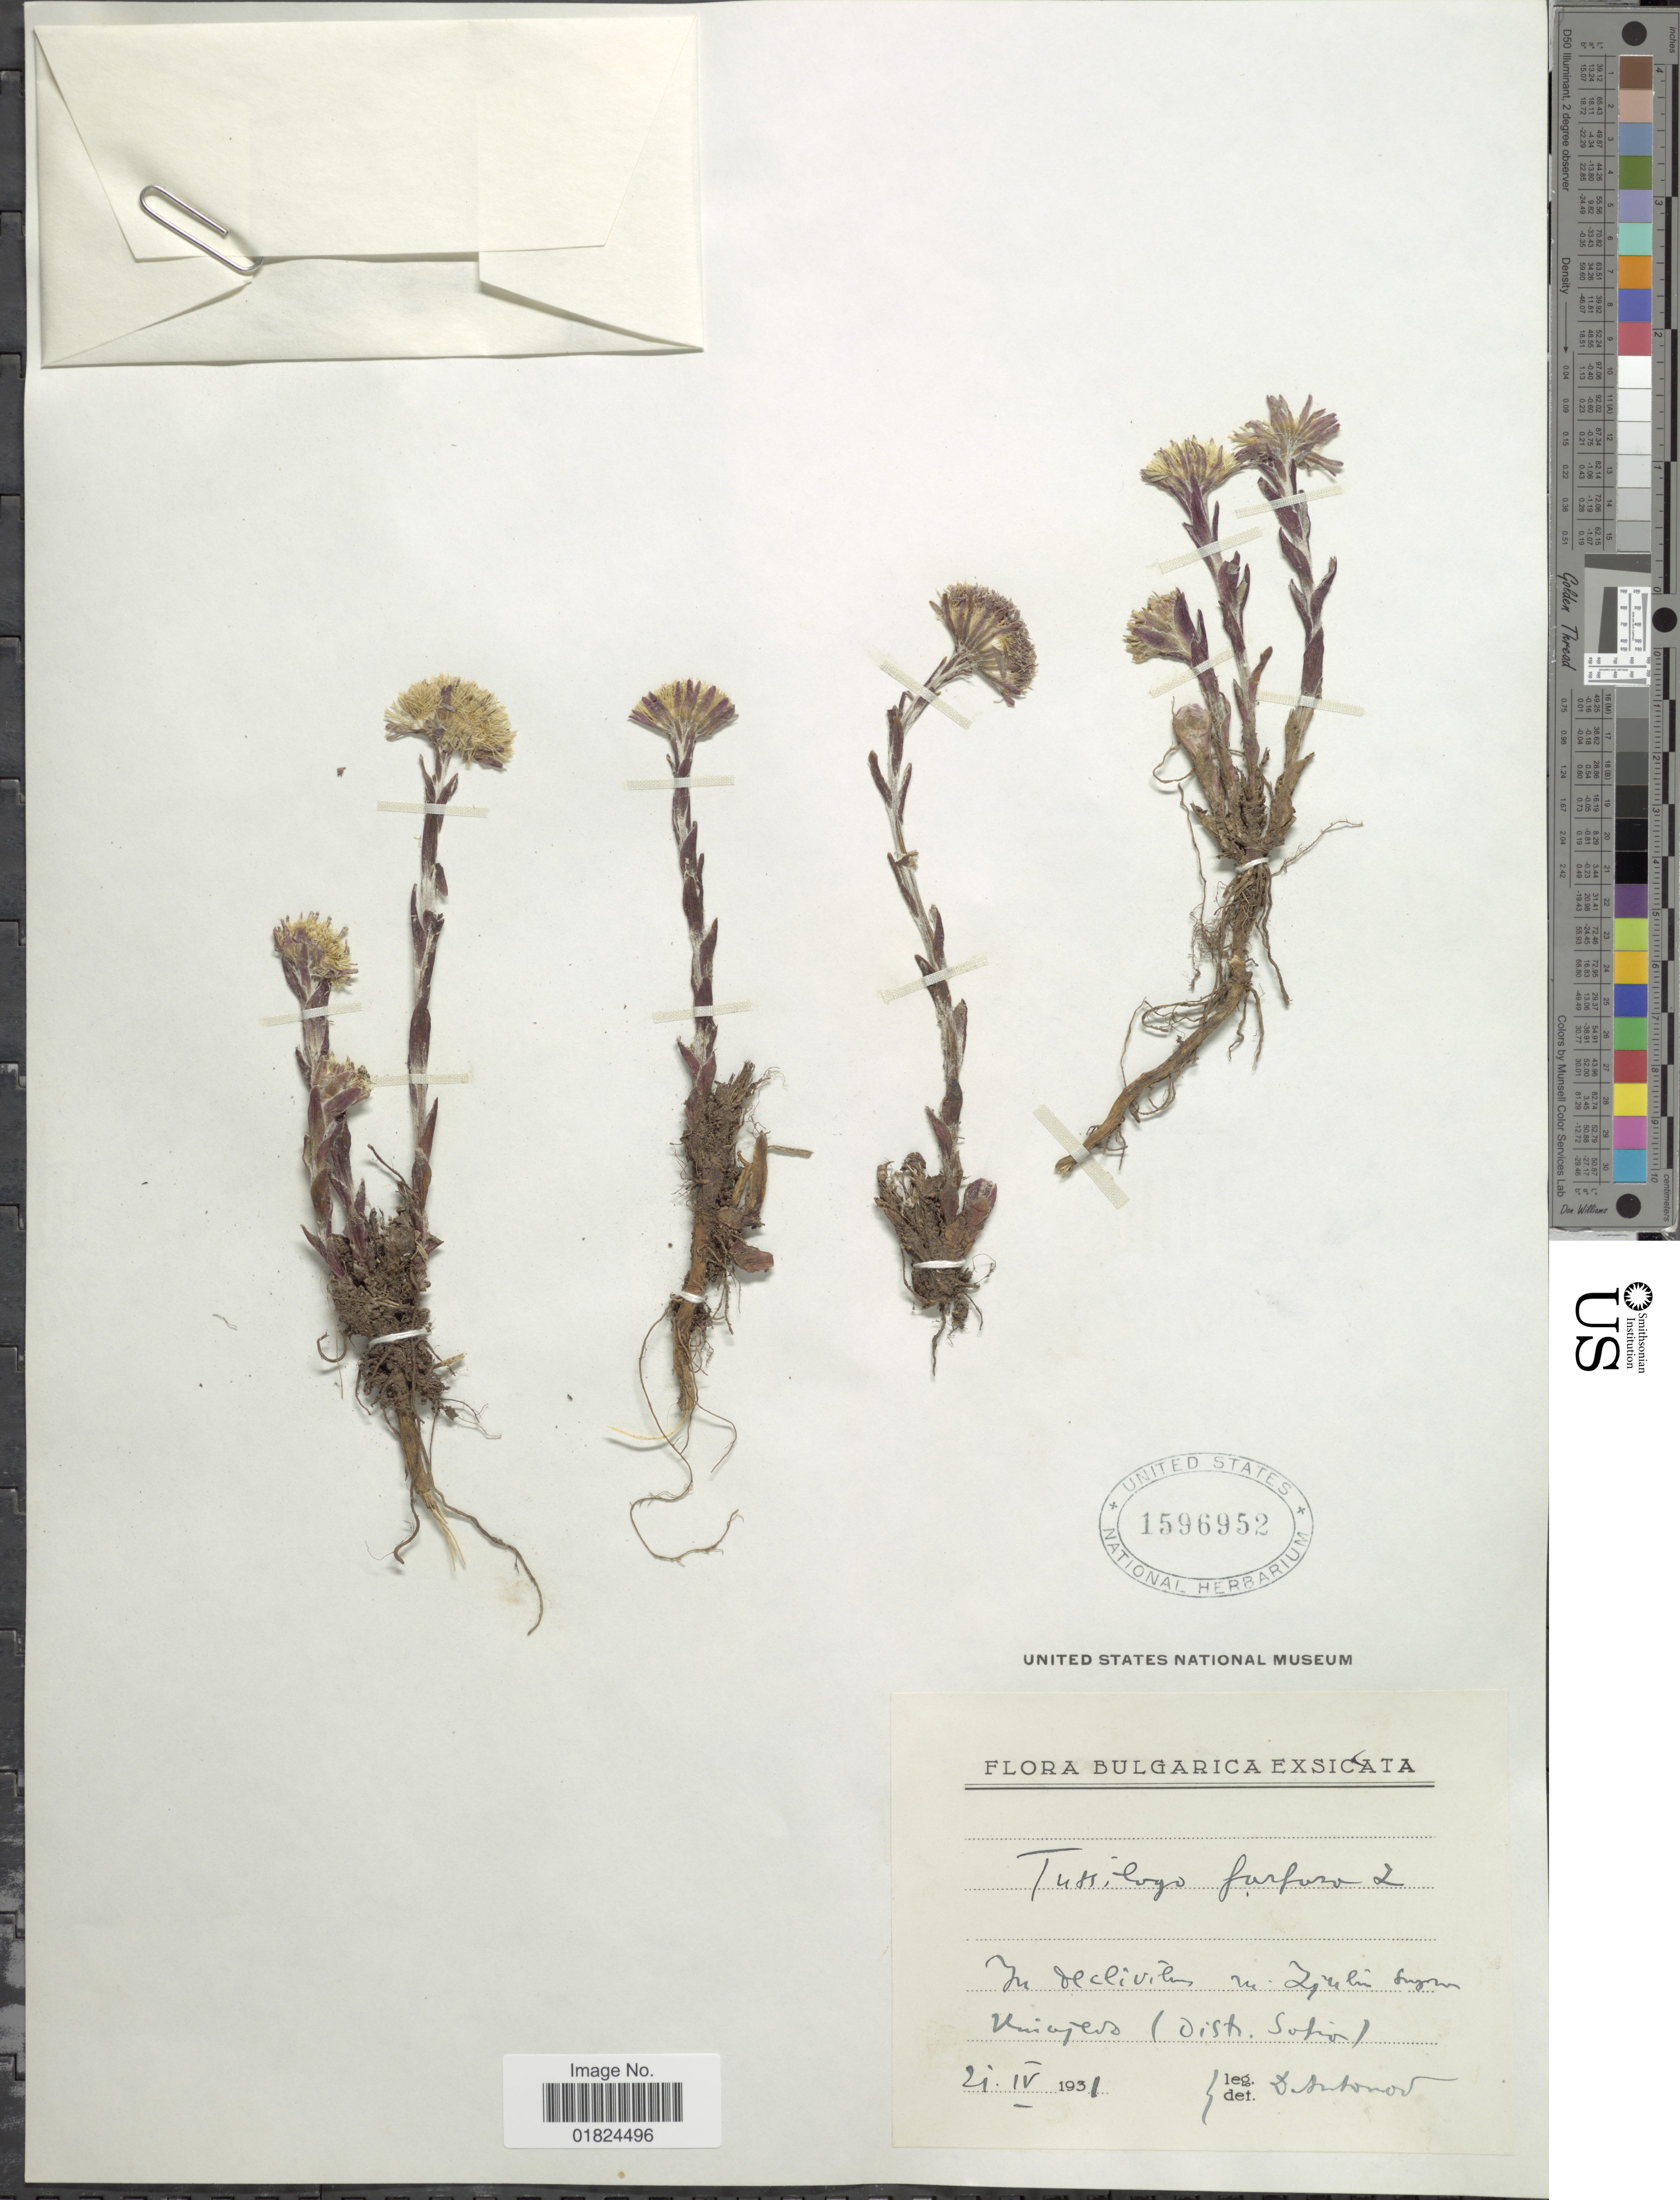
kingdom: Plantae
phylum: Tracheophyta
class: Magnoliopsida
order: Asterales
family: Asteraceae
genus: Tussilago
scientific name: Tussilago farfara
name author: L.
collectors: D. Antonov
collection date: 1931-04-21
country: Bulgaria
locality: In occlivibus in Lipulun swyru Viniajes (Dist. Sofia). [interpreted]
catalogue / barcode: US 1596952